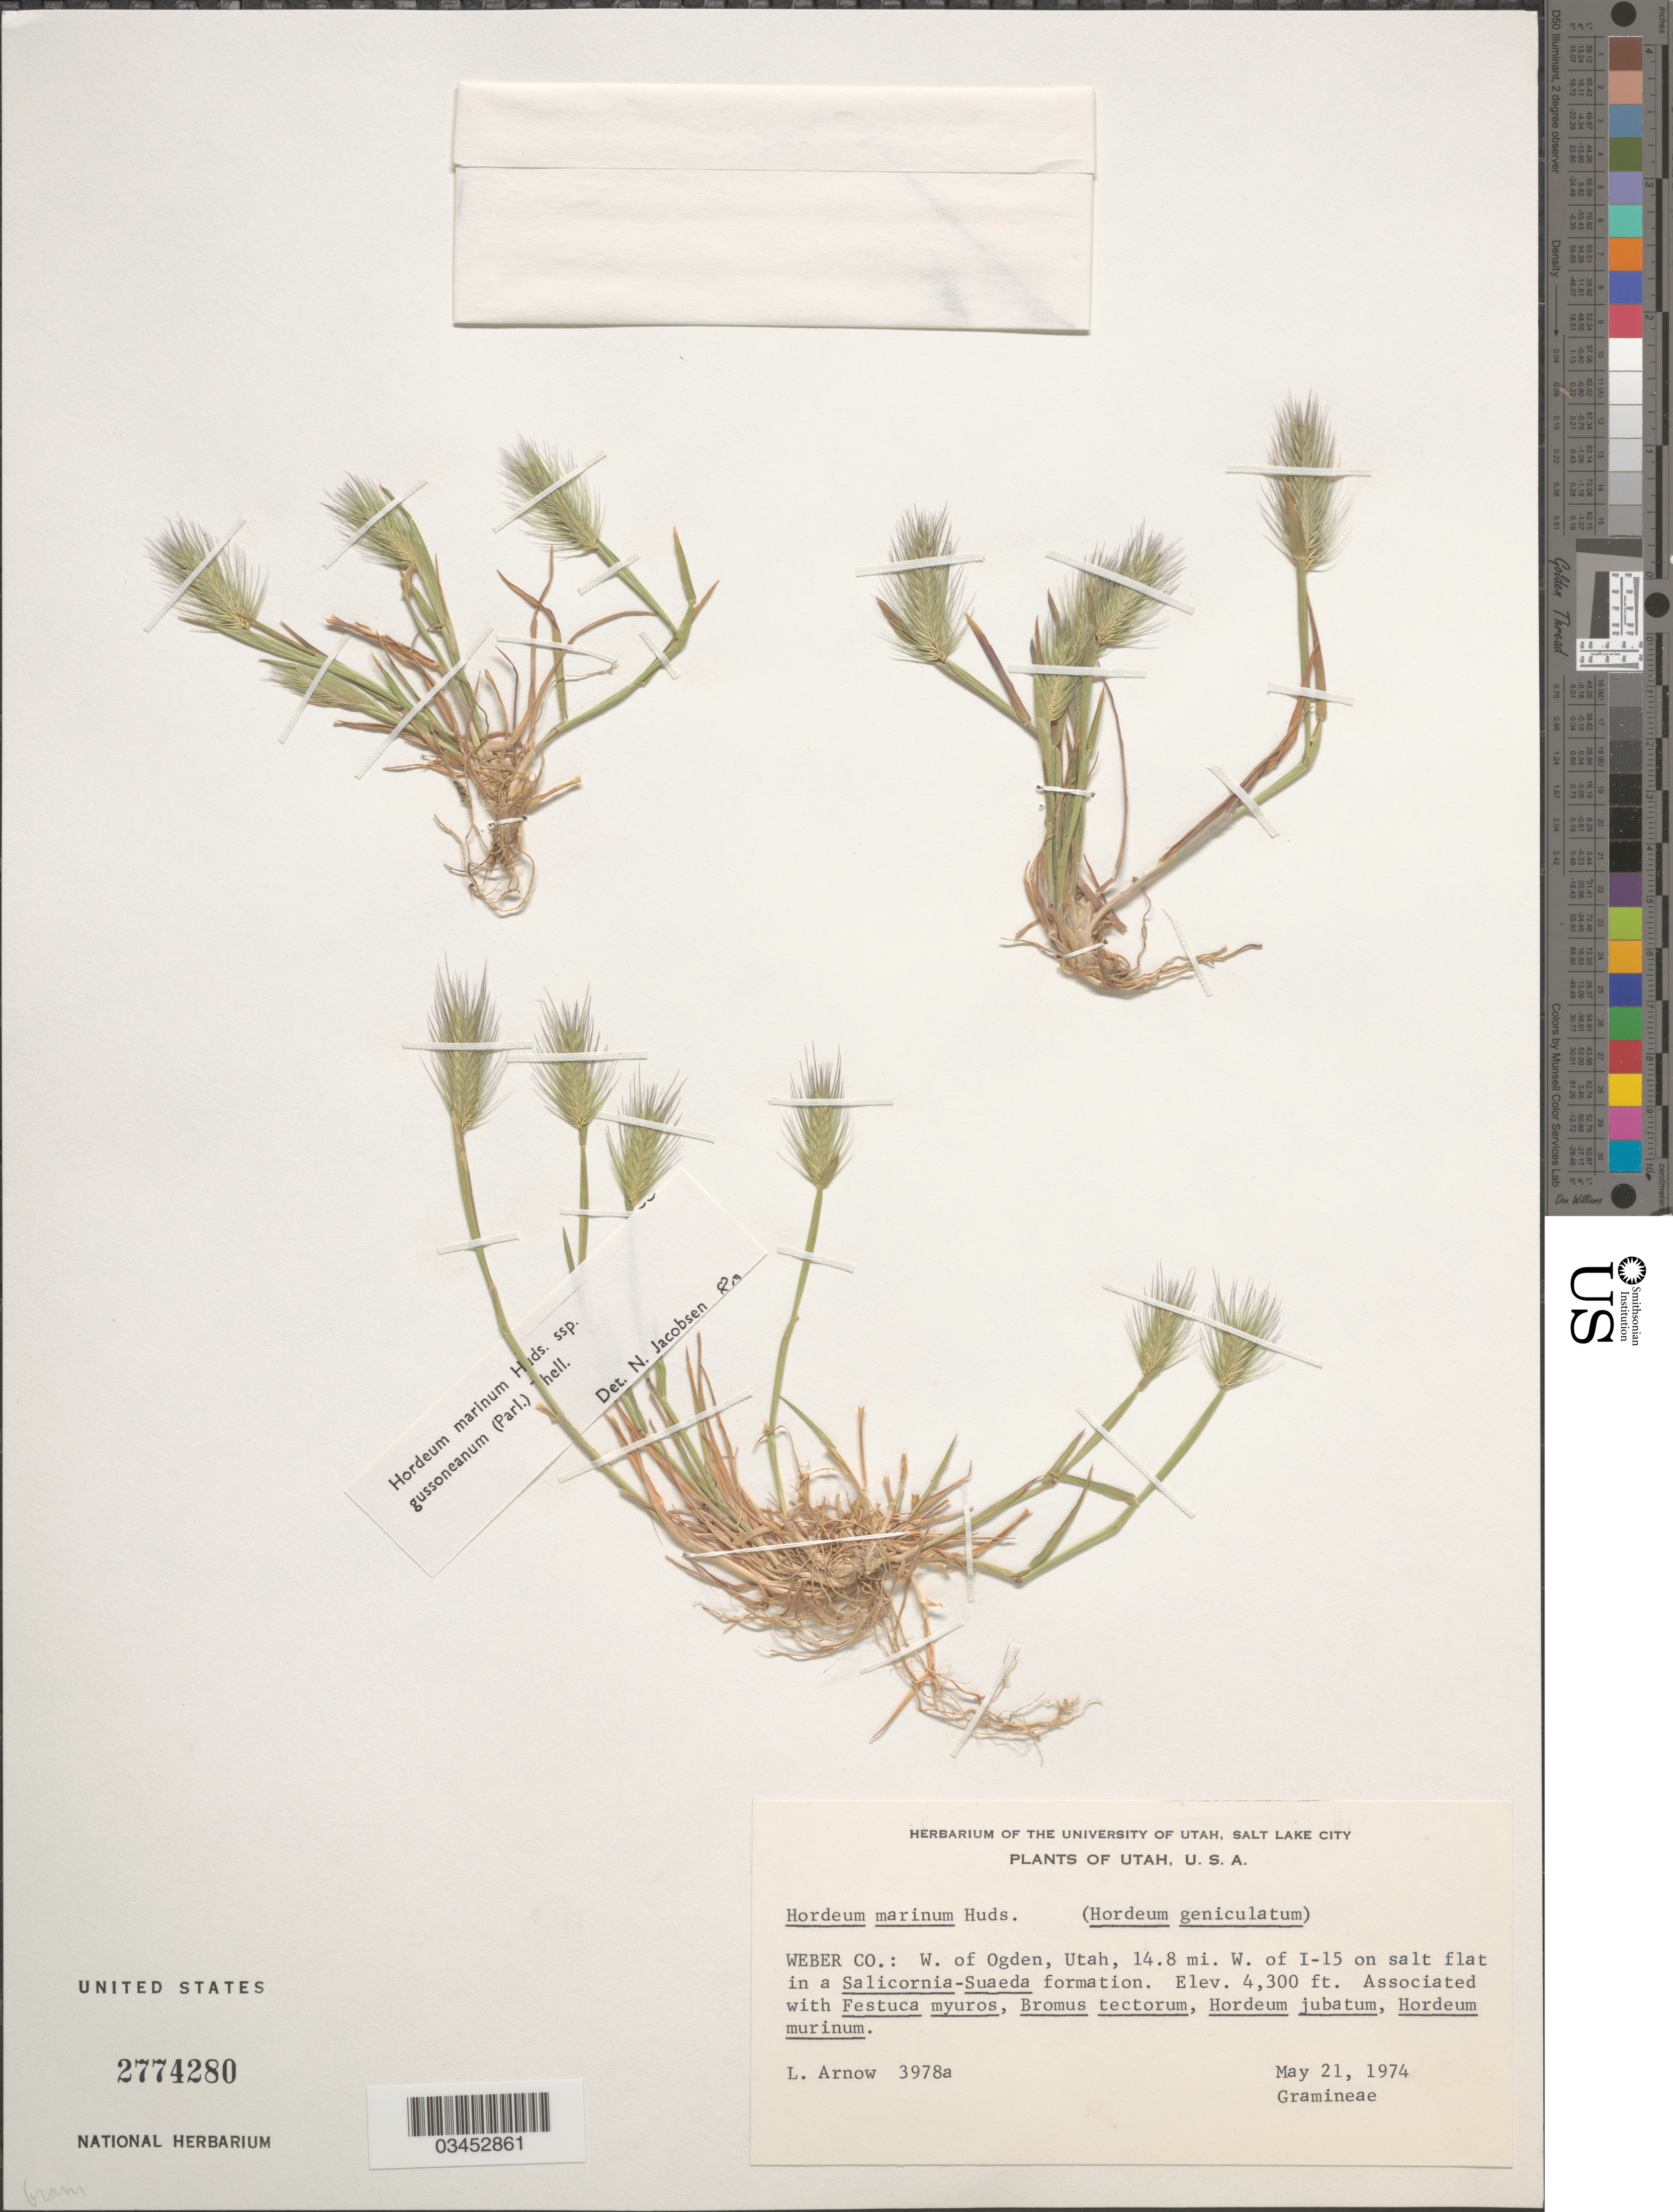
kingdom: Plantae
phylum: Tracheophyta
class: Liliopsida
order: Poales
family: Poaceae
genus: Hordeum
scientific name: Hordeum marinum subsp. gussoneanum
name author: (Parl.) Thell.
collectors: L. Arnow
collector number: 3978a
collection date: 1974-05-21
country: United States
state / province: Utah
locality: Weber Co.: W. of Ogden, 14.8 mi. W. of I-15 on salt flat.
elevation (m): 1311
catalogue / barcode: US 2774280